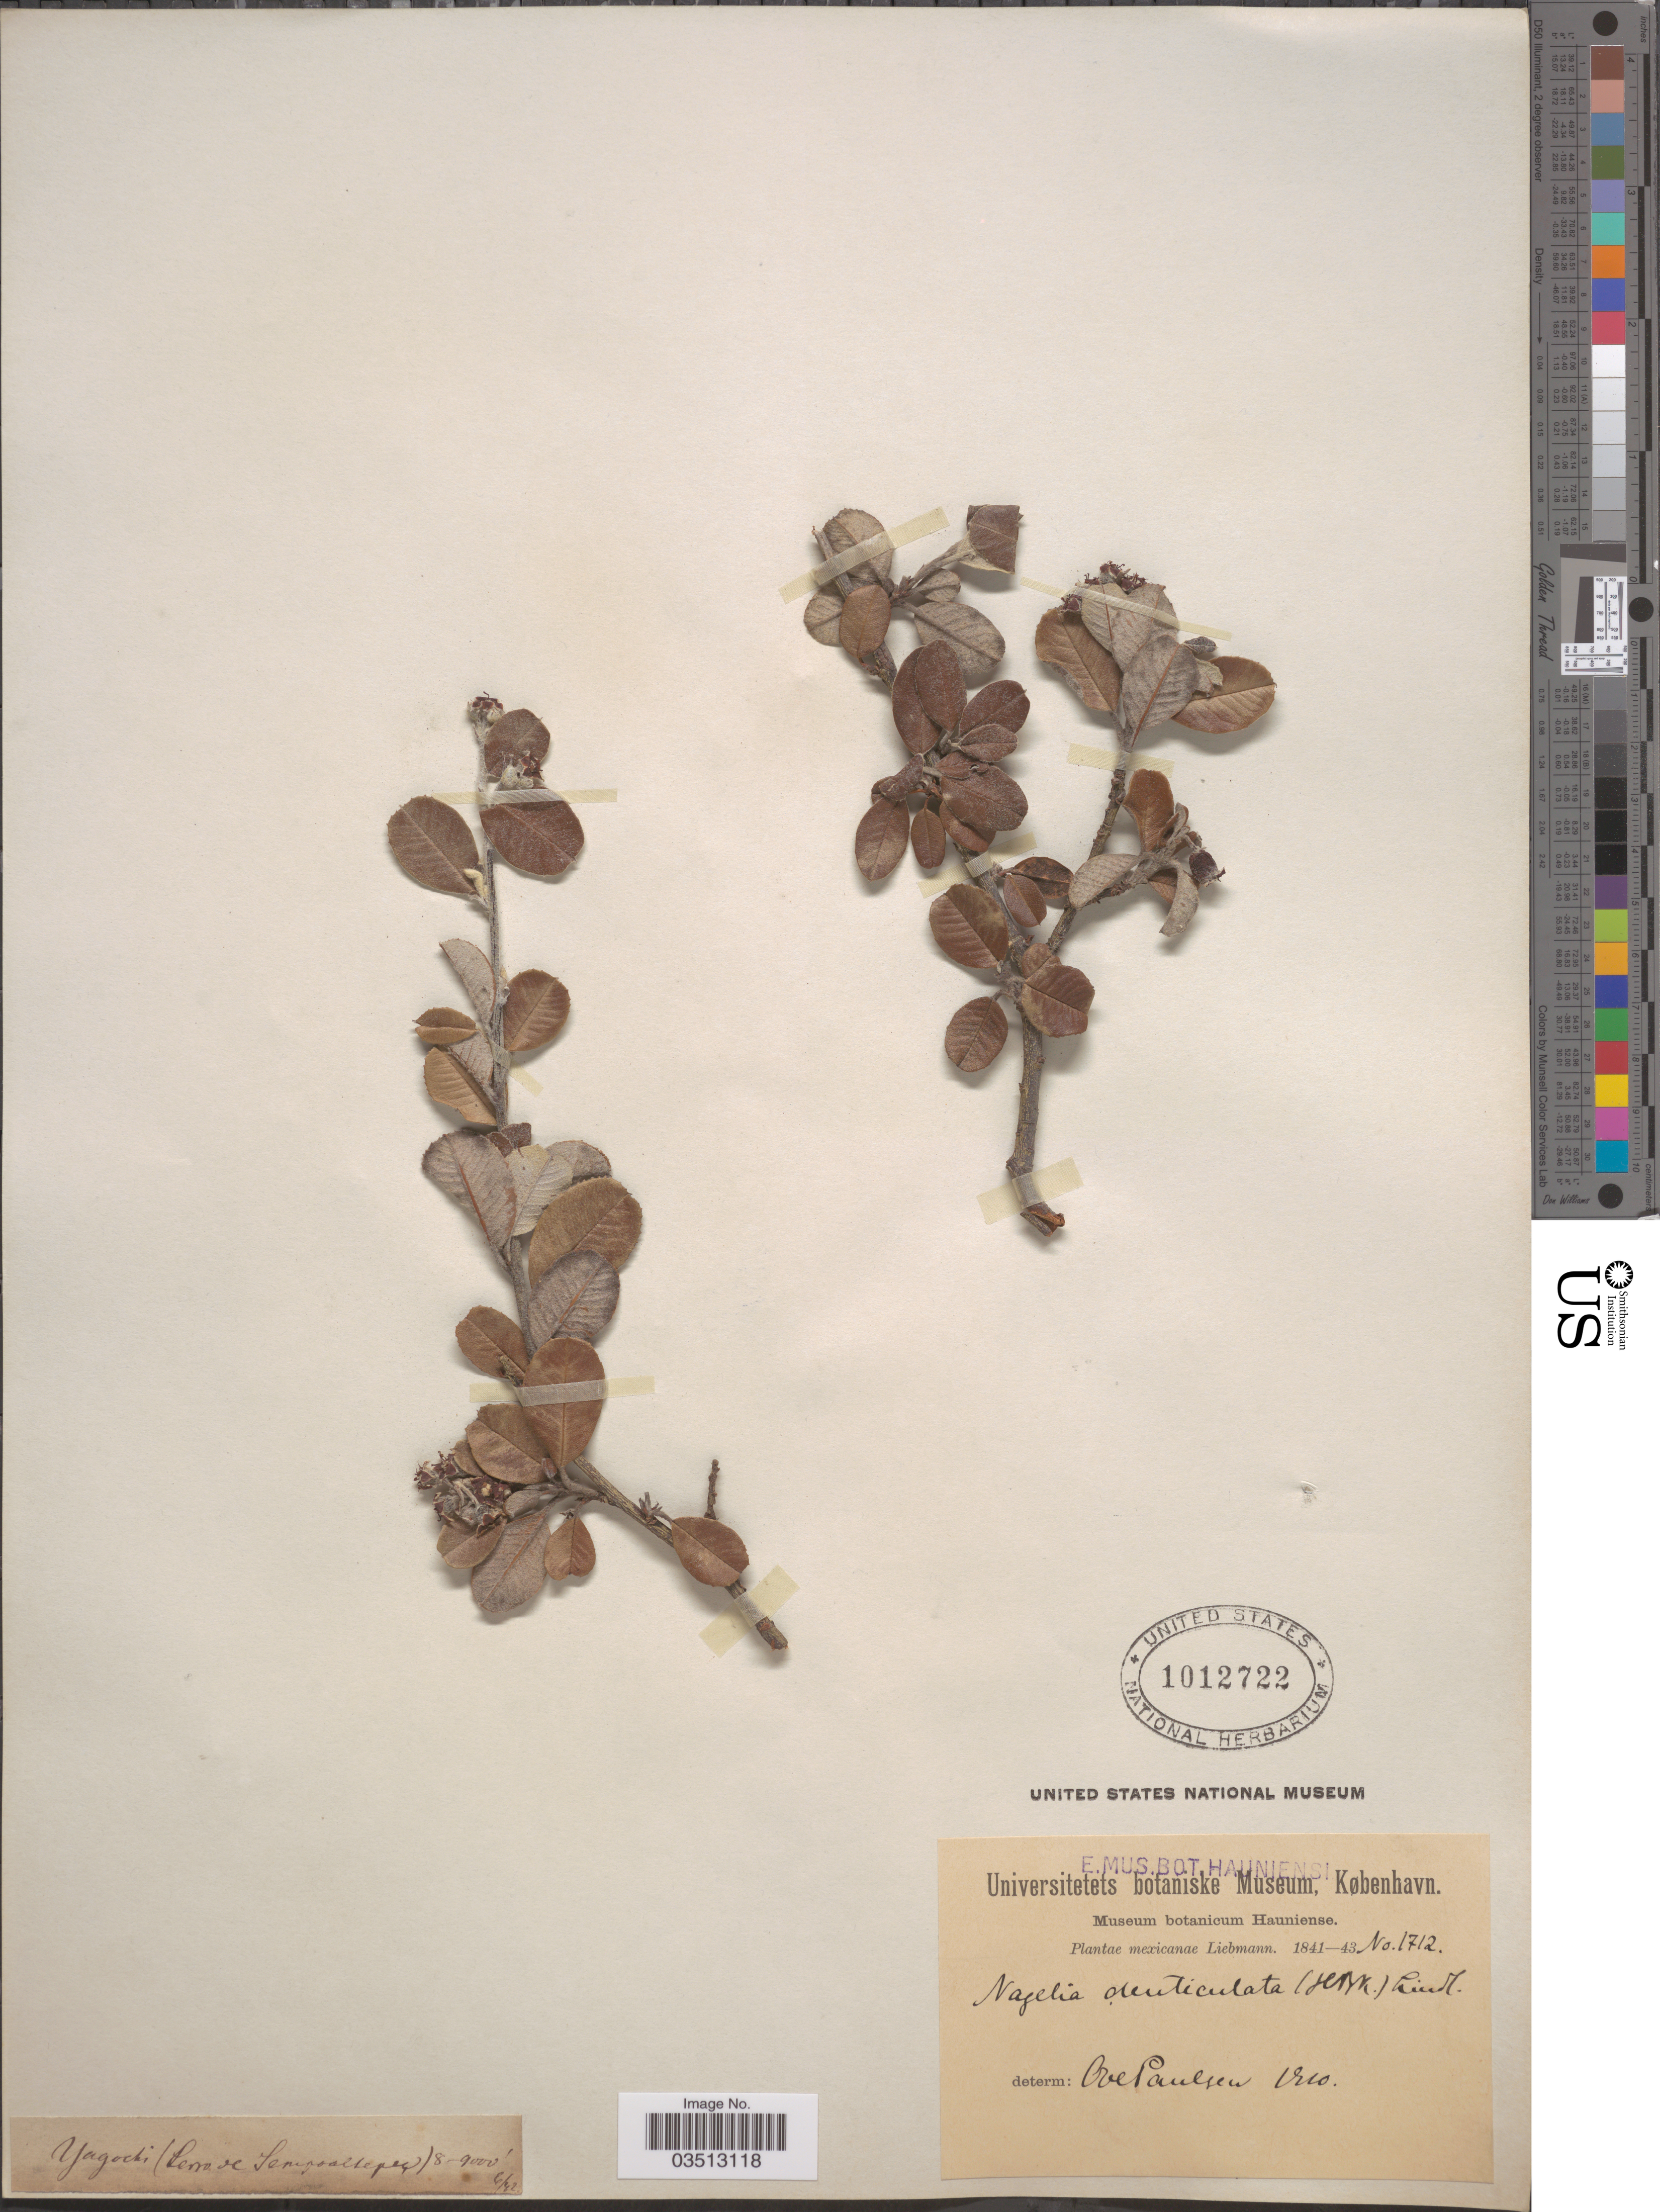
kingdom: Plantae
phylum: Tracheophyta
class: Magnoliopsida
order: Rosales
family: Rosaceae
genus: Malacomeles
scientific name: Malacomeles denticulata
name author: (Kunth) G.N. Jones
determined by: Strong, Mark T., (BOT), Smithsonian Institution - National Museum of Natural History (UNITED STATES)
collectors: Liebmann, --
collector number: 1712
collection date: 1842-06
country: Mexico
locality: Yagochi (Cerro de Sempoaltepec).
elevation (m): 2438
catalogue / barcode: US 1012722